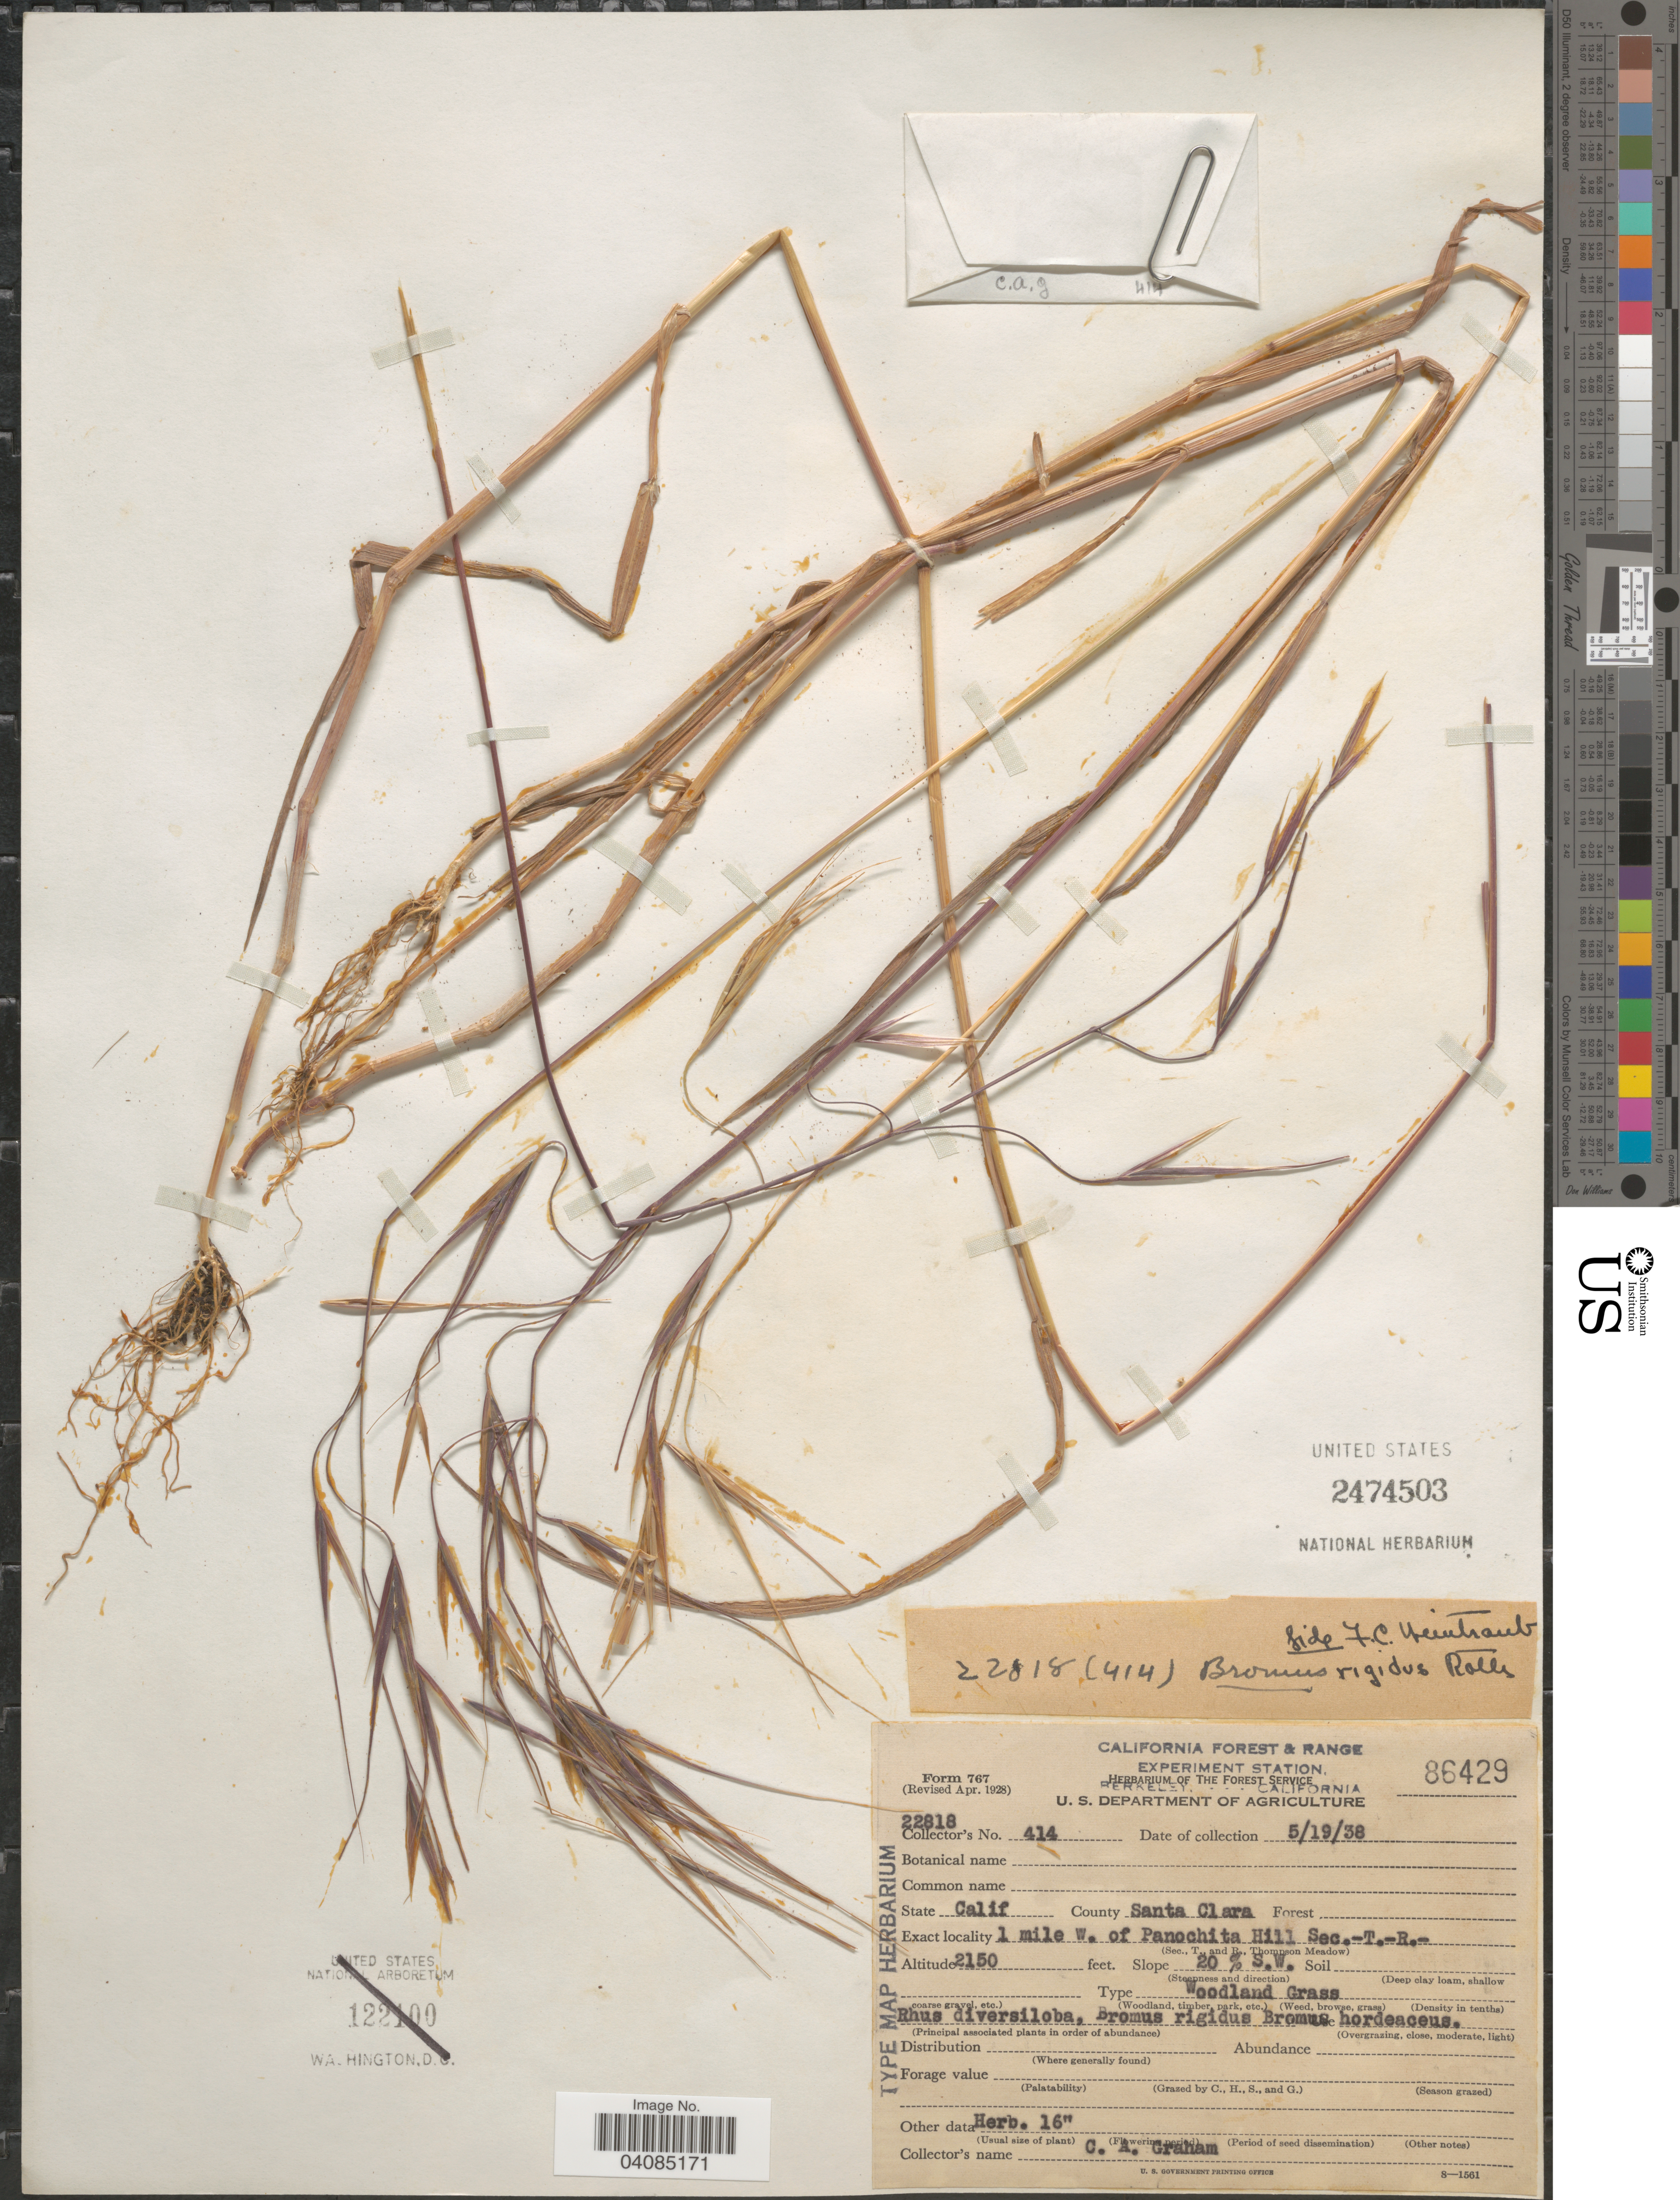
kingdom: Plantae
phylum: Tracheophyta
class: Liliopsida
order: Poales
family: Poaceae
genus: Bromus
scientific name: Bromus rigidus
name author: Roth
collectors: C. Graham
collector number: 22818/414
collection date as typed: Transcribed d/m/y: 19/5/38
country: United States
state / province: California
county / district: Santa Clara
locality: County Santa Clara. 1 mile W. of Panochita Hill Sec.-T.-R.-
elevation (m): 655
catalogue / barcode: US 2474503